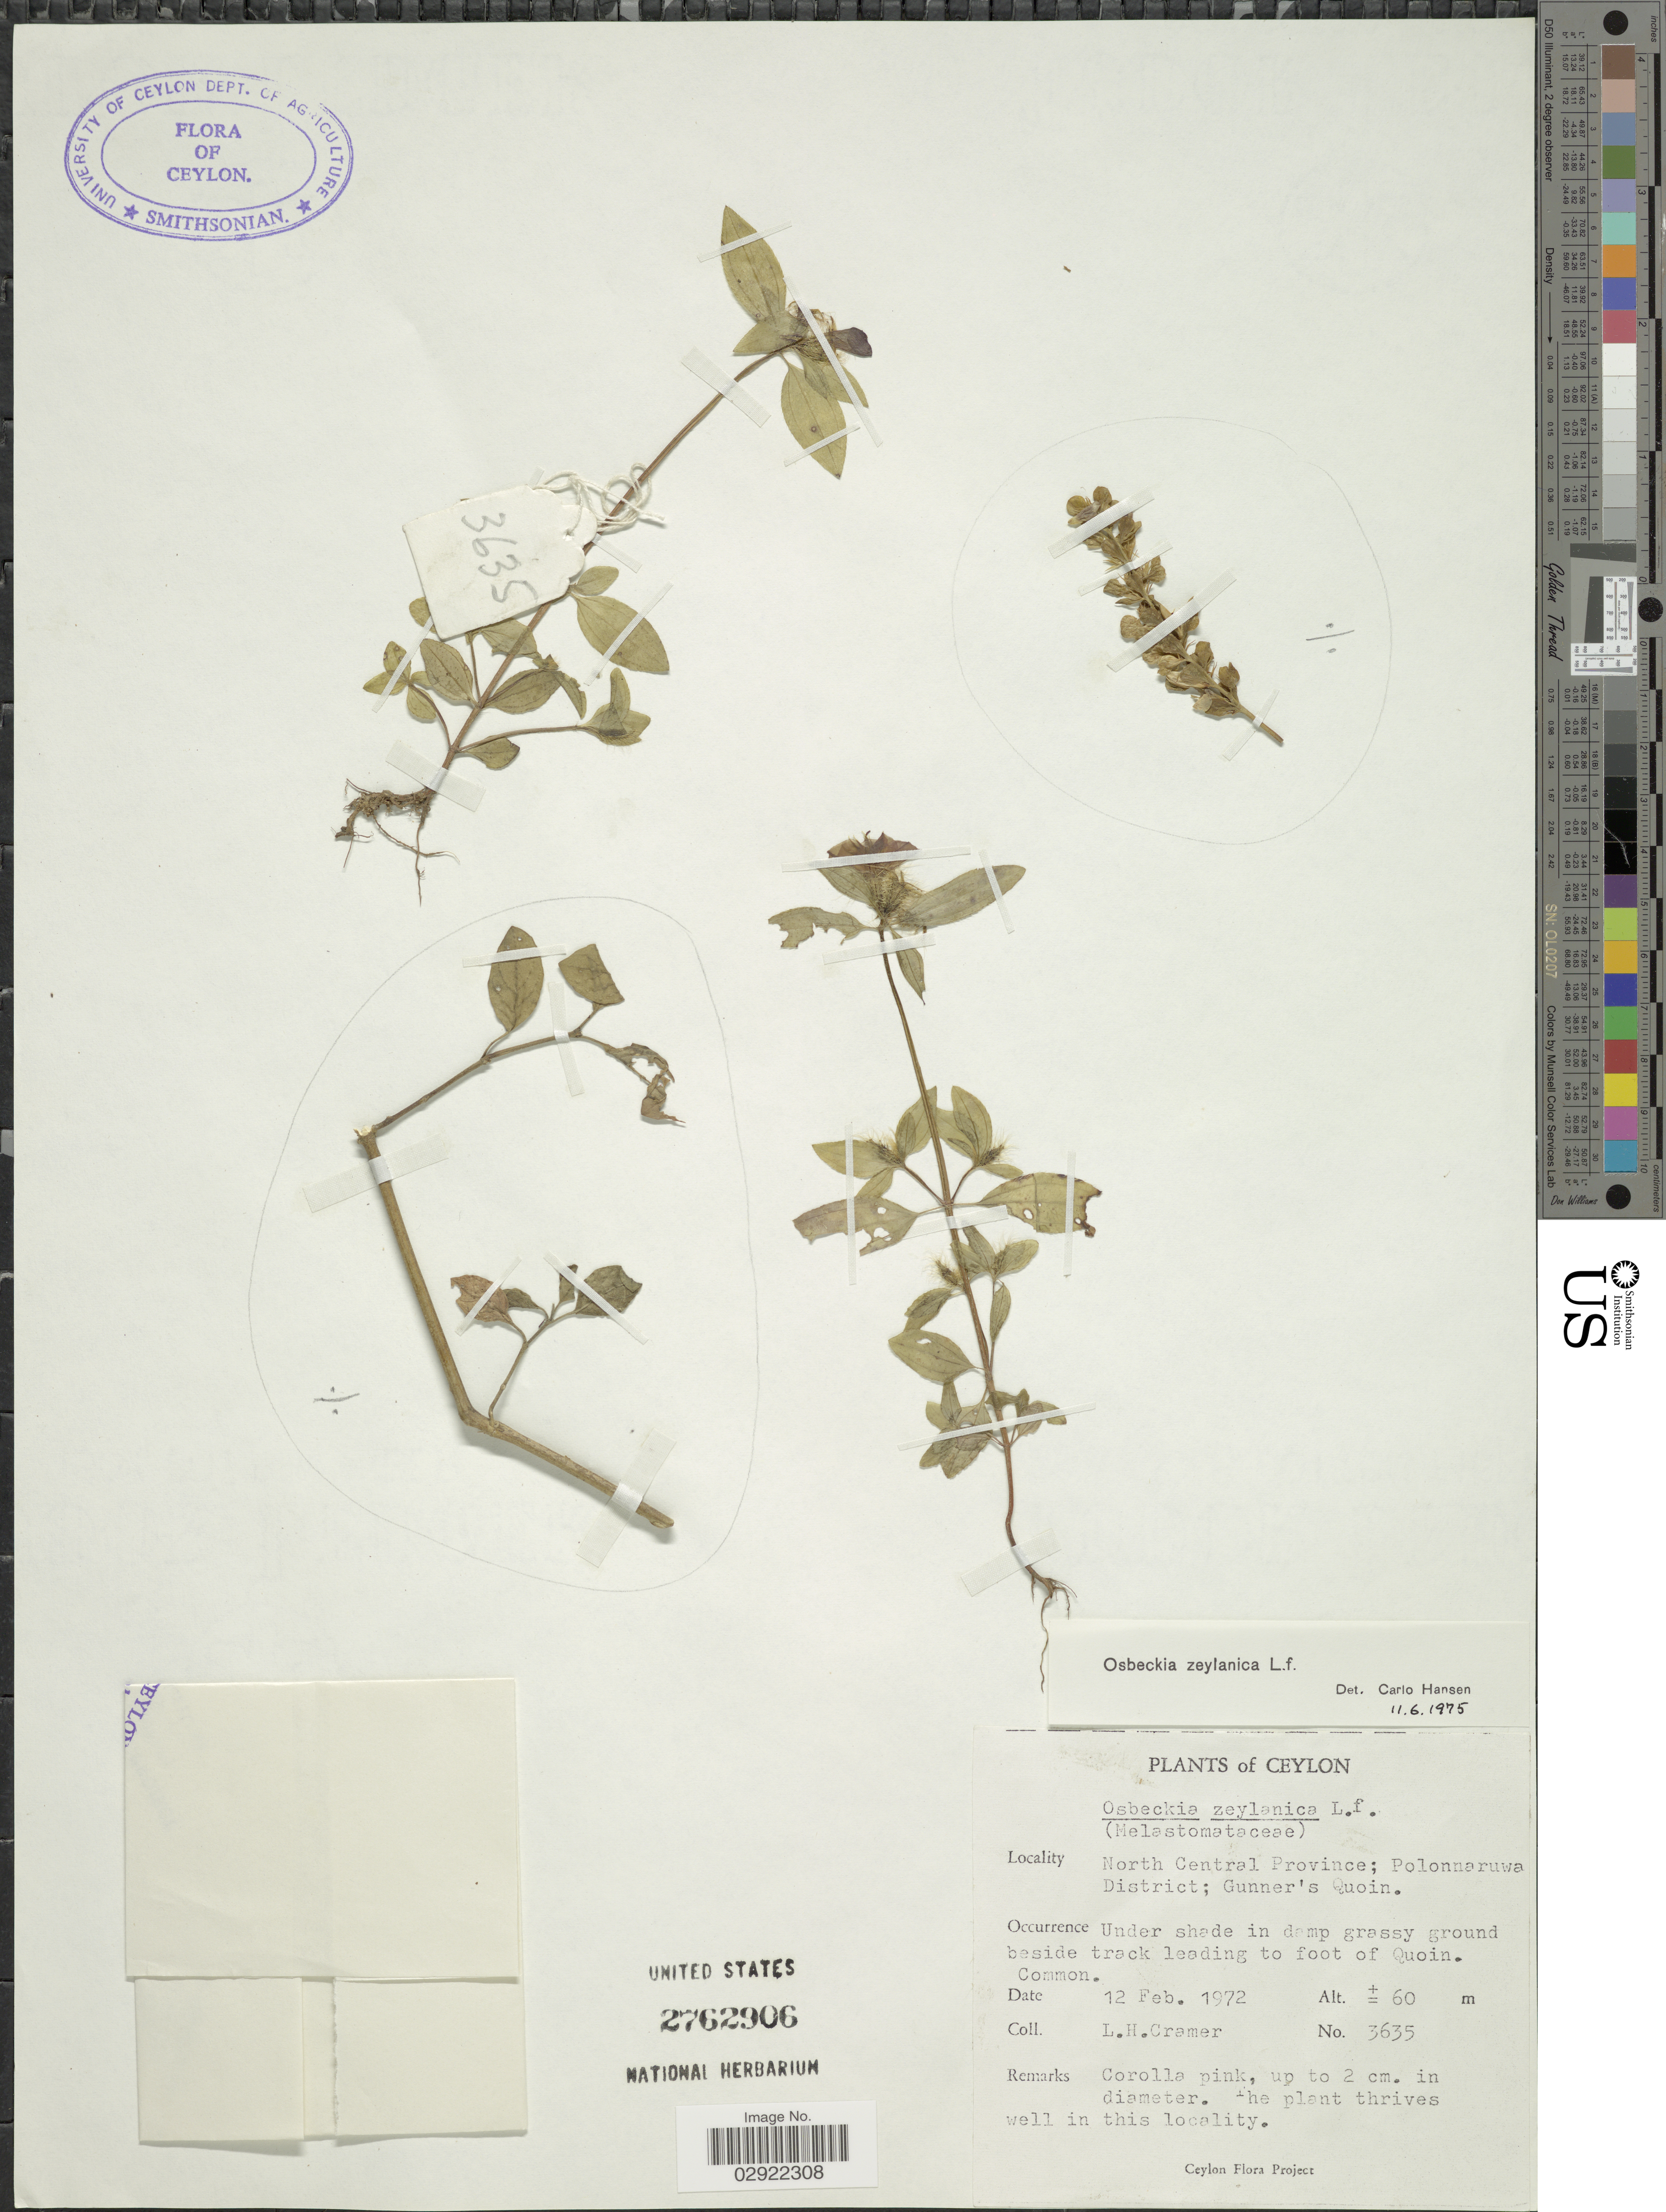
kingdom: Plantae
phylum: Tracheophyta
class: Magnoliopsida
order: Myrtales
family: Melastomataceae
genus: Osbeckia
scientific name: Osbeckia zeylanica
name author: Steud. ex Naudin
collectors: L. H. Cramer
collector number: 3635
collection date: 1972-02-12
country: Sri Lanka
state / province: North Central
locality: Ceylon. Polonnaruwa District; Gunner's Quoin.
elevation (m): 60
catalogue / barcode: US 2762906